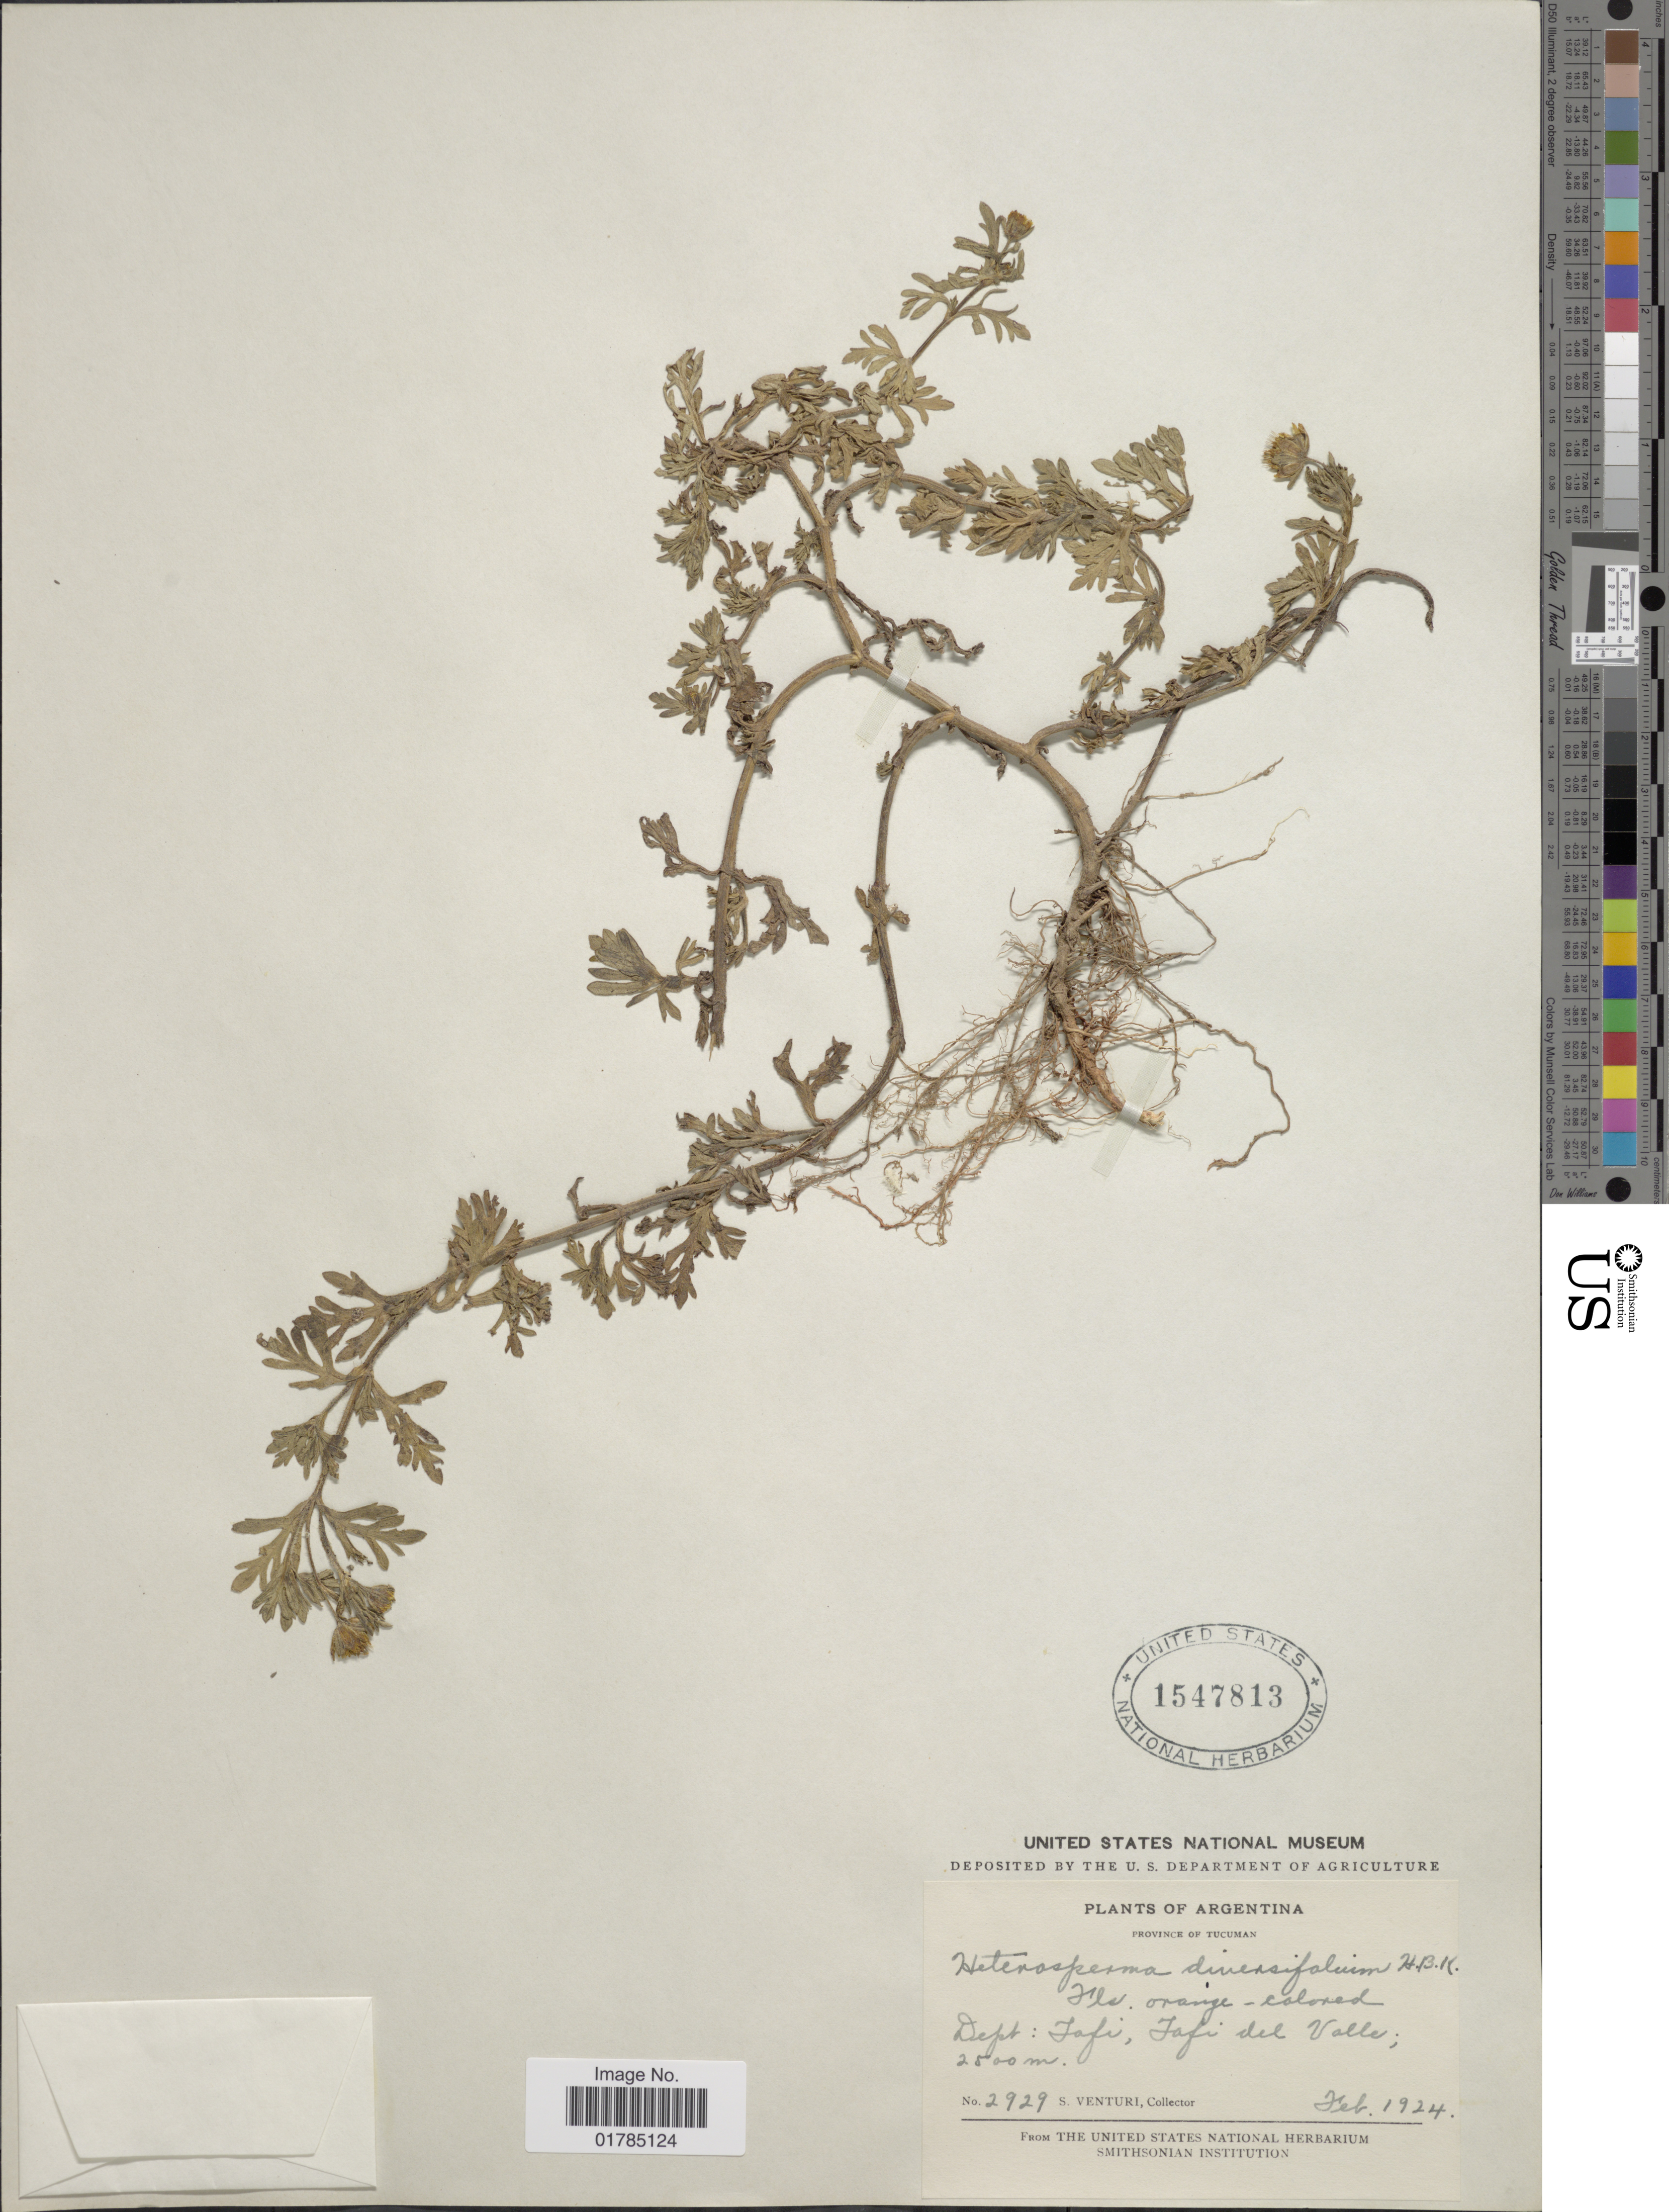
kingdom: Plantae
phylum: Tracheophyta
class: Magnoliopsida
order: Asterales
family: Asteraceae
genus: Heterosperma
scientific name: Heterosperma diversifolium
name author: Kunth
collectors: S. Venturi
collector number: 2929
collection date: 1924-02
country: Argentina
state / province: Tucuman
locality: Dept. Tafi, Tafi del Valle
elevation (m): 2500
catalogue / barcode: US 1547813